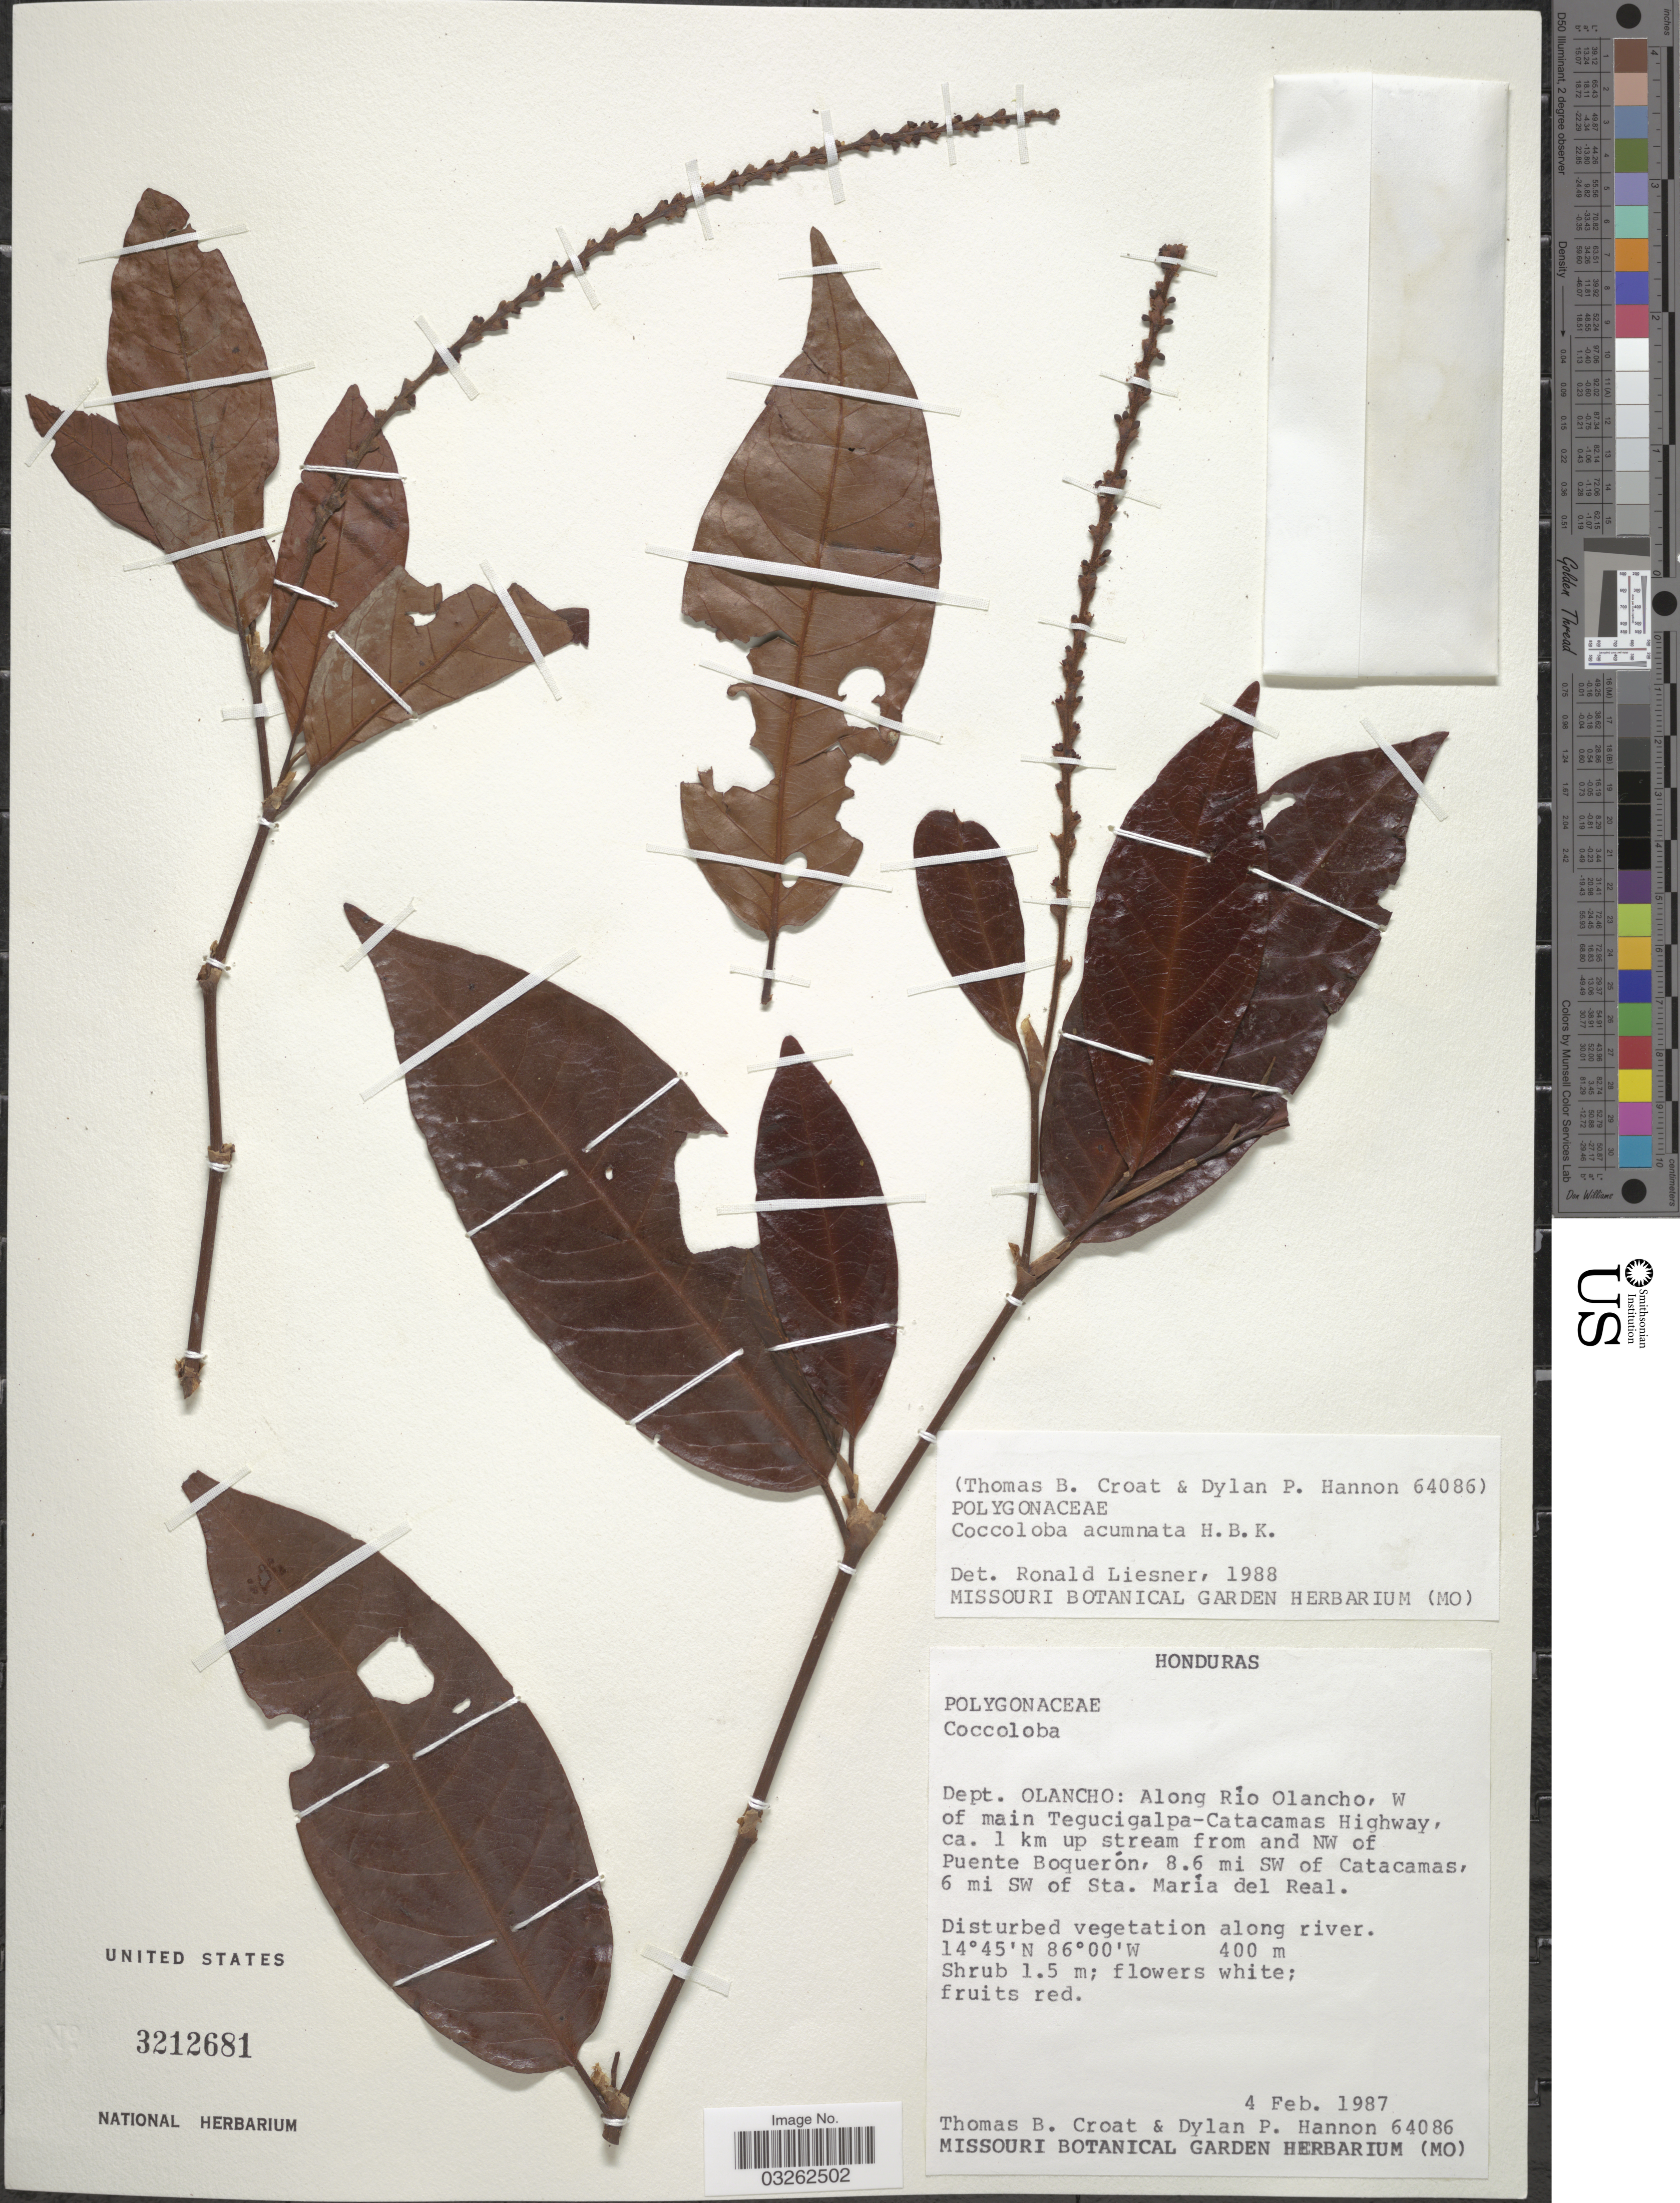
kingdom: Plantae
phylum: Tracheophyta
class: Magnoliopsida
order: Caryophyllales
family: Polygonaceae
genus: Coccoloba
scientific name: Coccoloba acuminata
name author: Kunth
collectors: T. B. Croat & D. Hannon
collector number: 64086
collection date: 1987-02-04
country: Honduras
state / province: Olancho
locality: Dept. Olancho: Along Río Olancho, W of main Tegucigalpa-Catacamas Highway, ca. 1 km up stream from and NW of Puente Boquerón, 8.6 mi SW of Catacamas, 6 mi SW of Sta. María del Real.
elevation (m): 400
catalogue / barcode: US 3212681